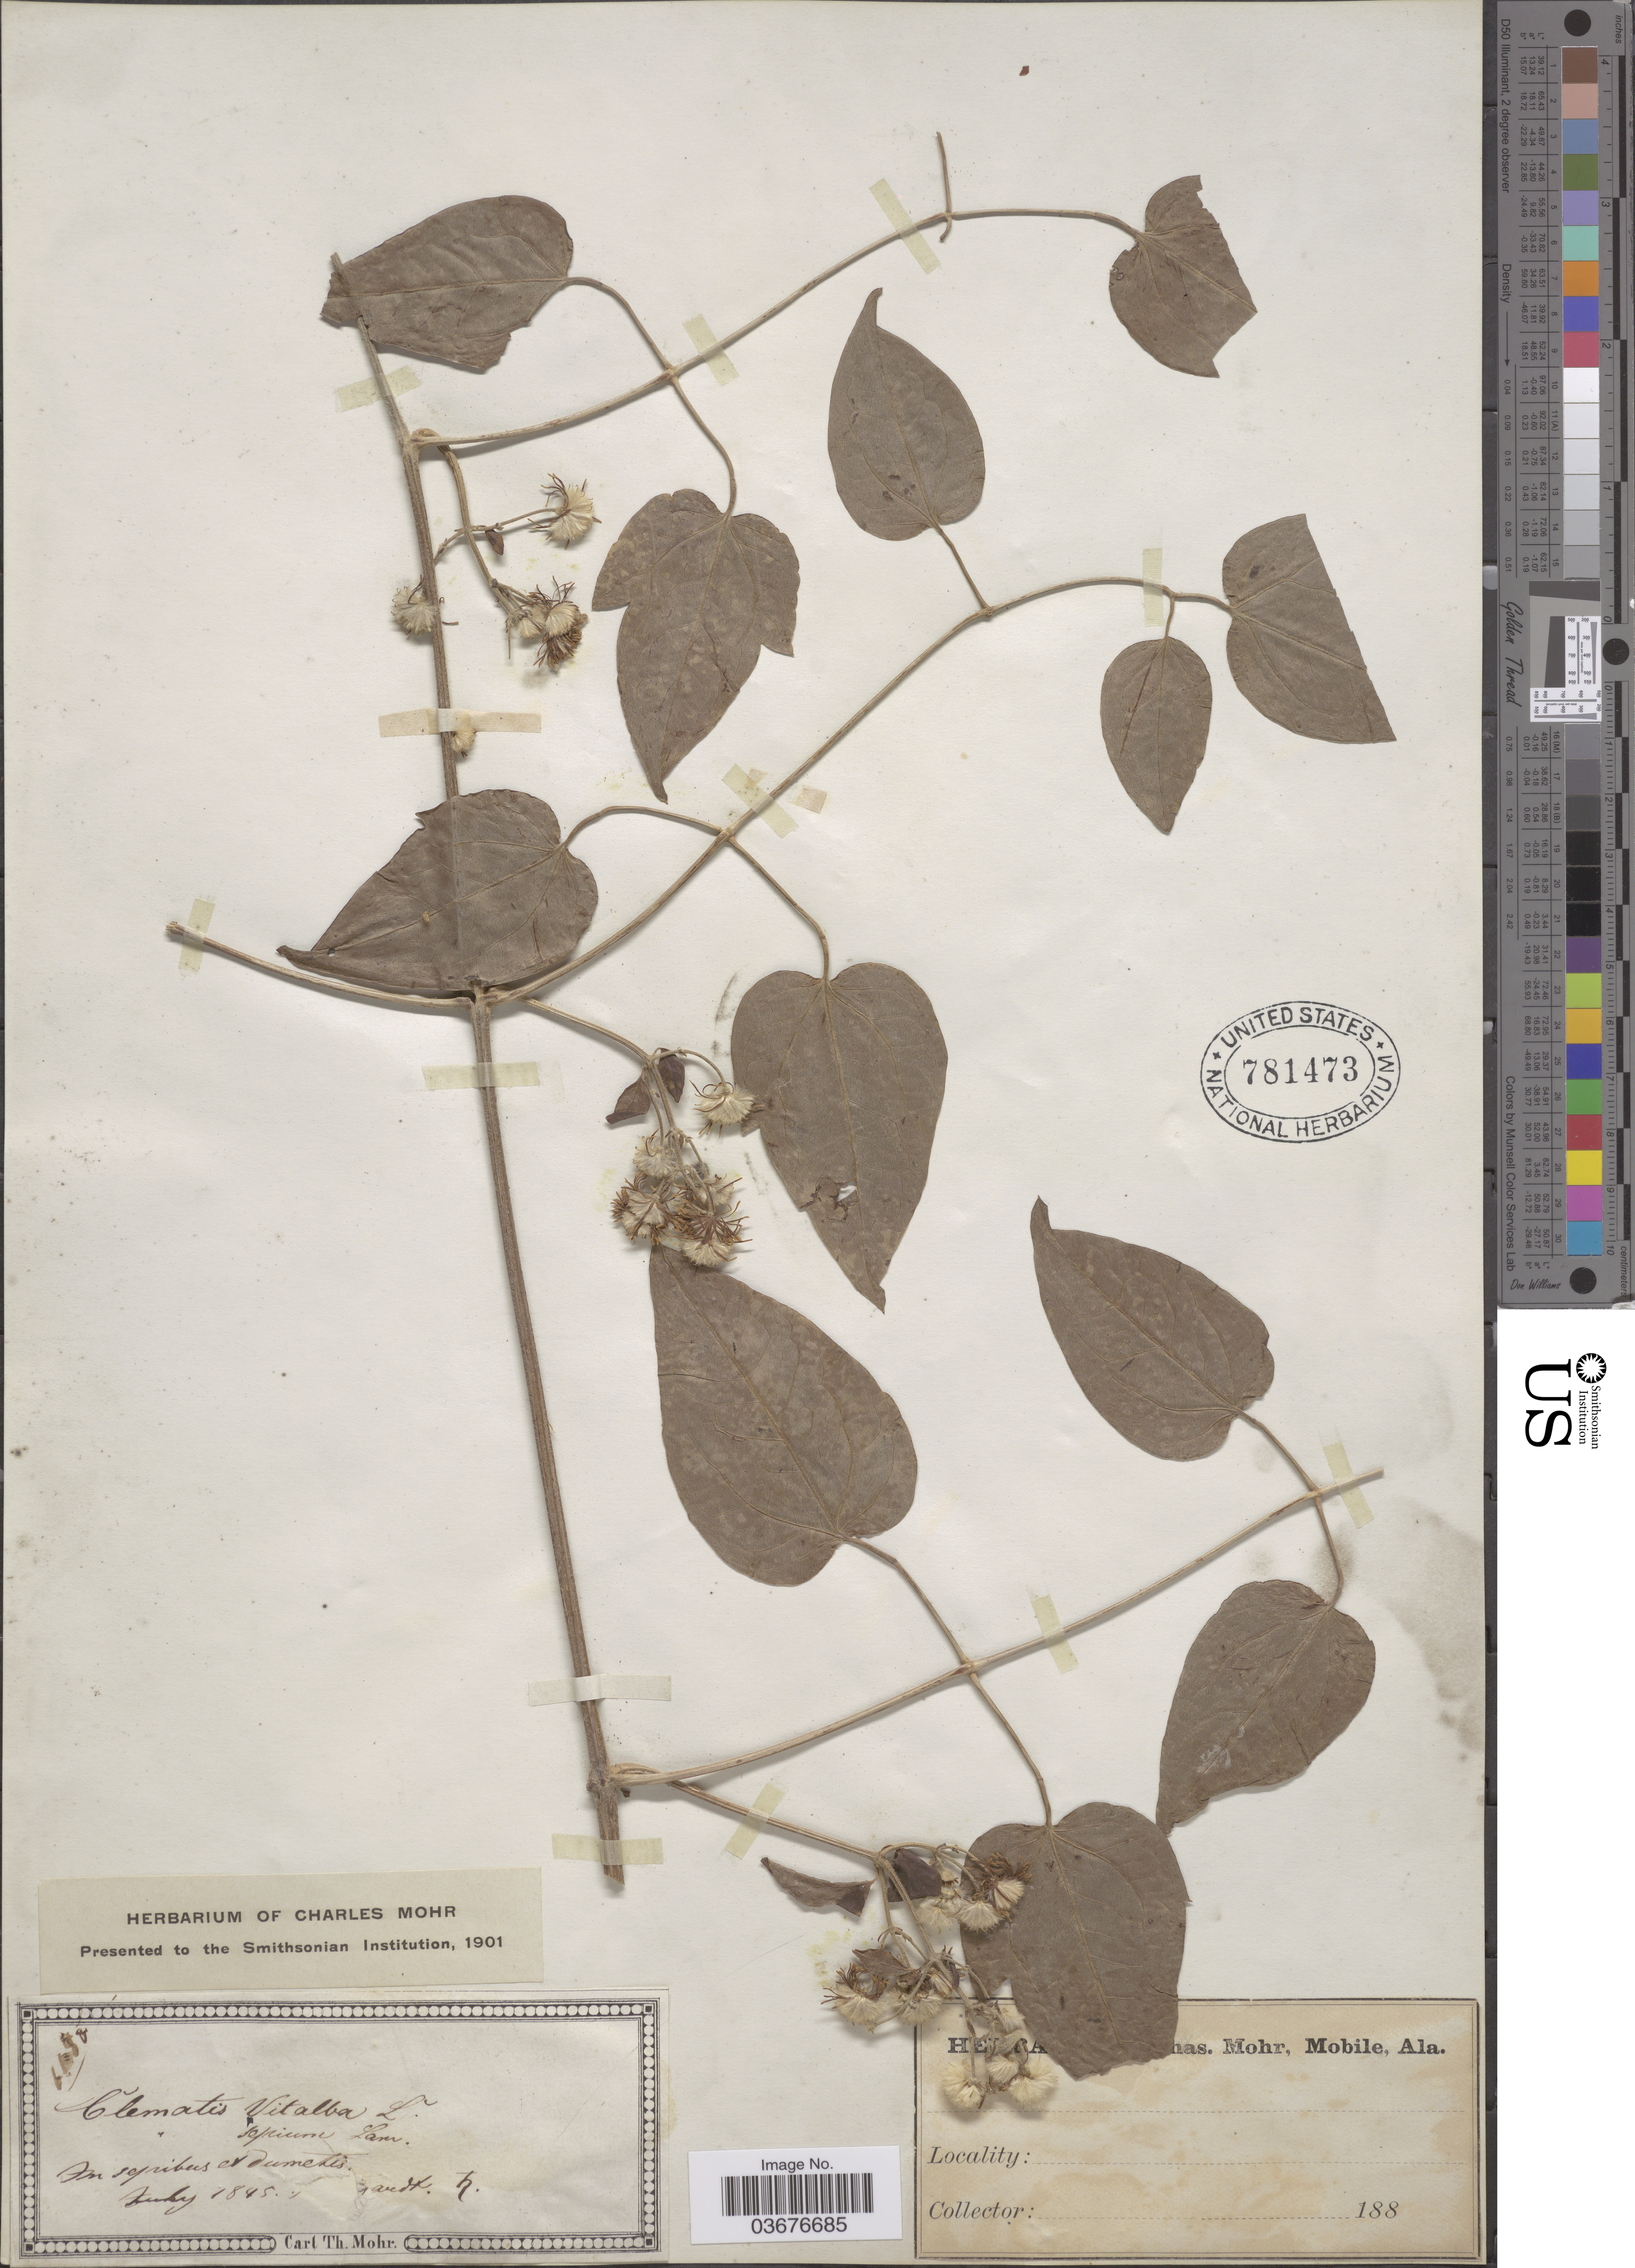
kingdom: Plantae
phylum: Tracheophyta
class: Magnoliopsida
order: Ranunculales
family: Ranunculaceae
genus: Clematis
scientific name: Clematis vitalba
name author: L.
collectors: C. T. Mohr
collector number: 1188*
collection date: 1845-07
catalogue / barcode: US 781473